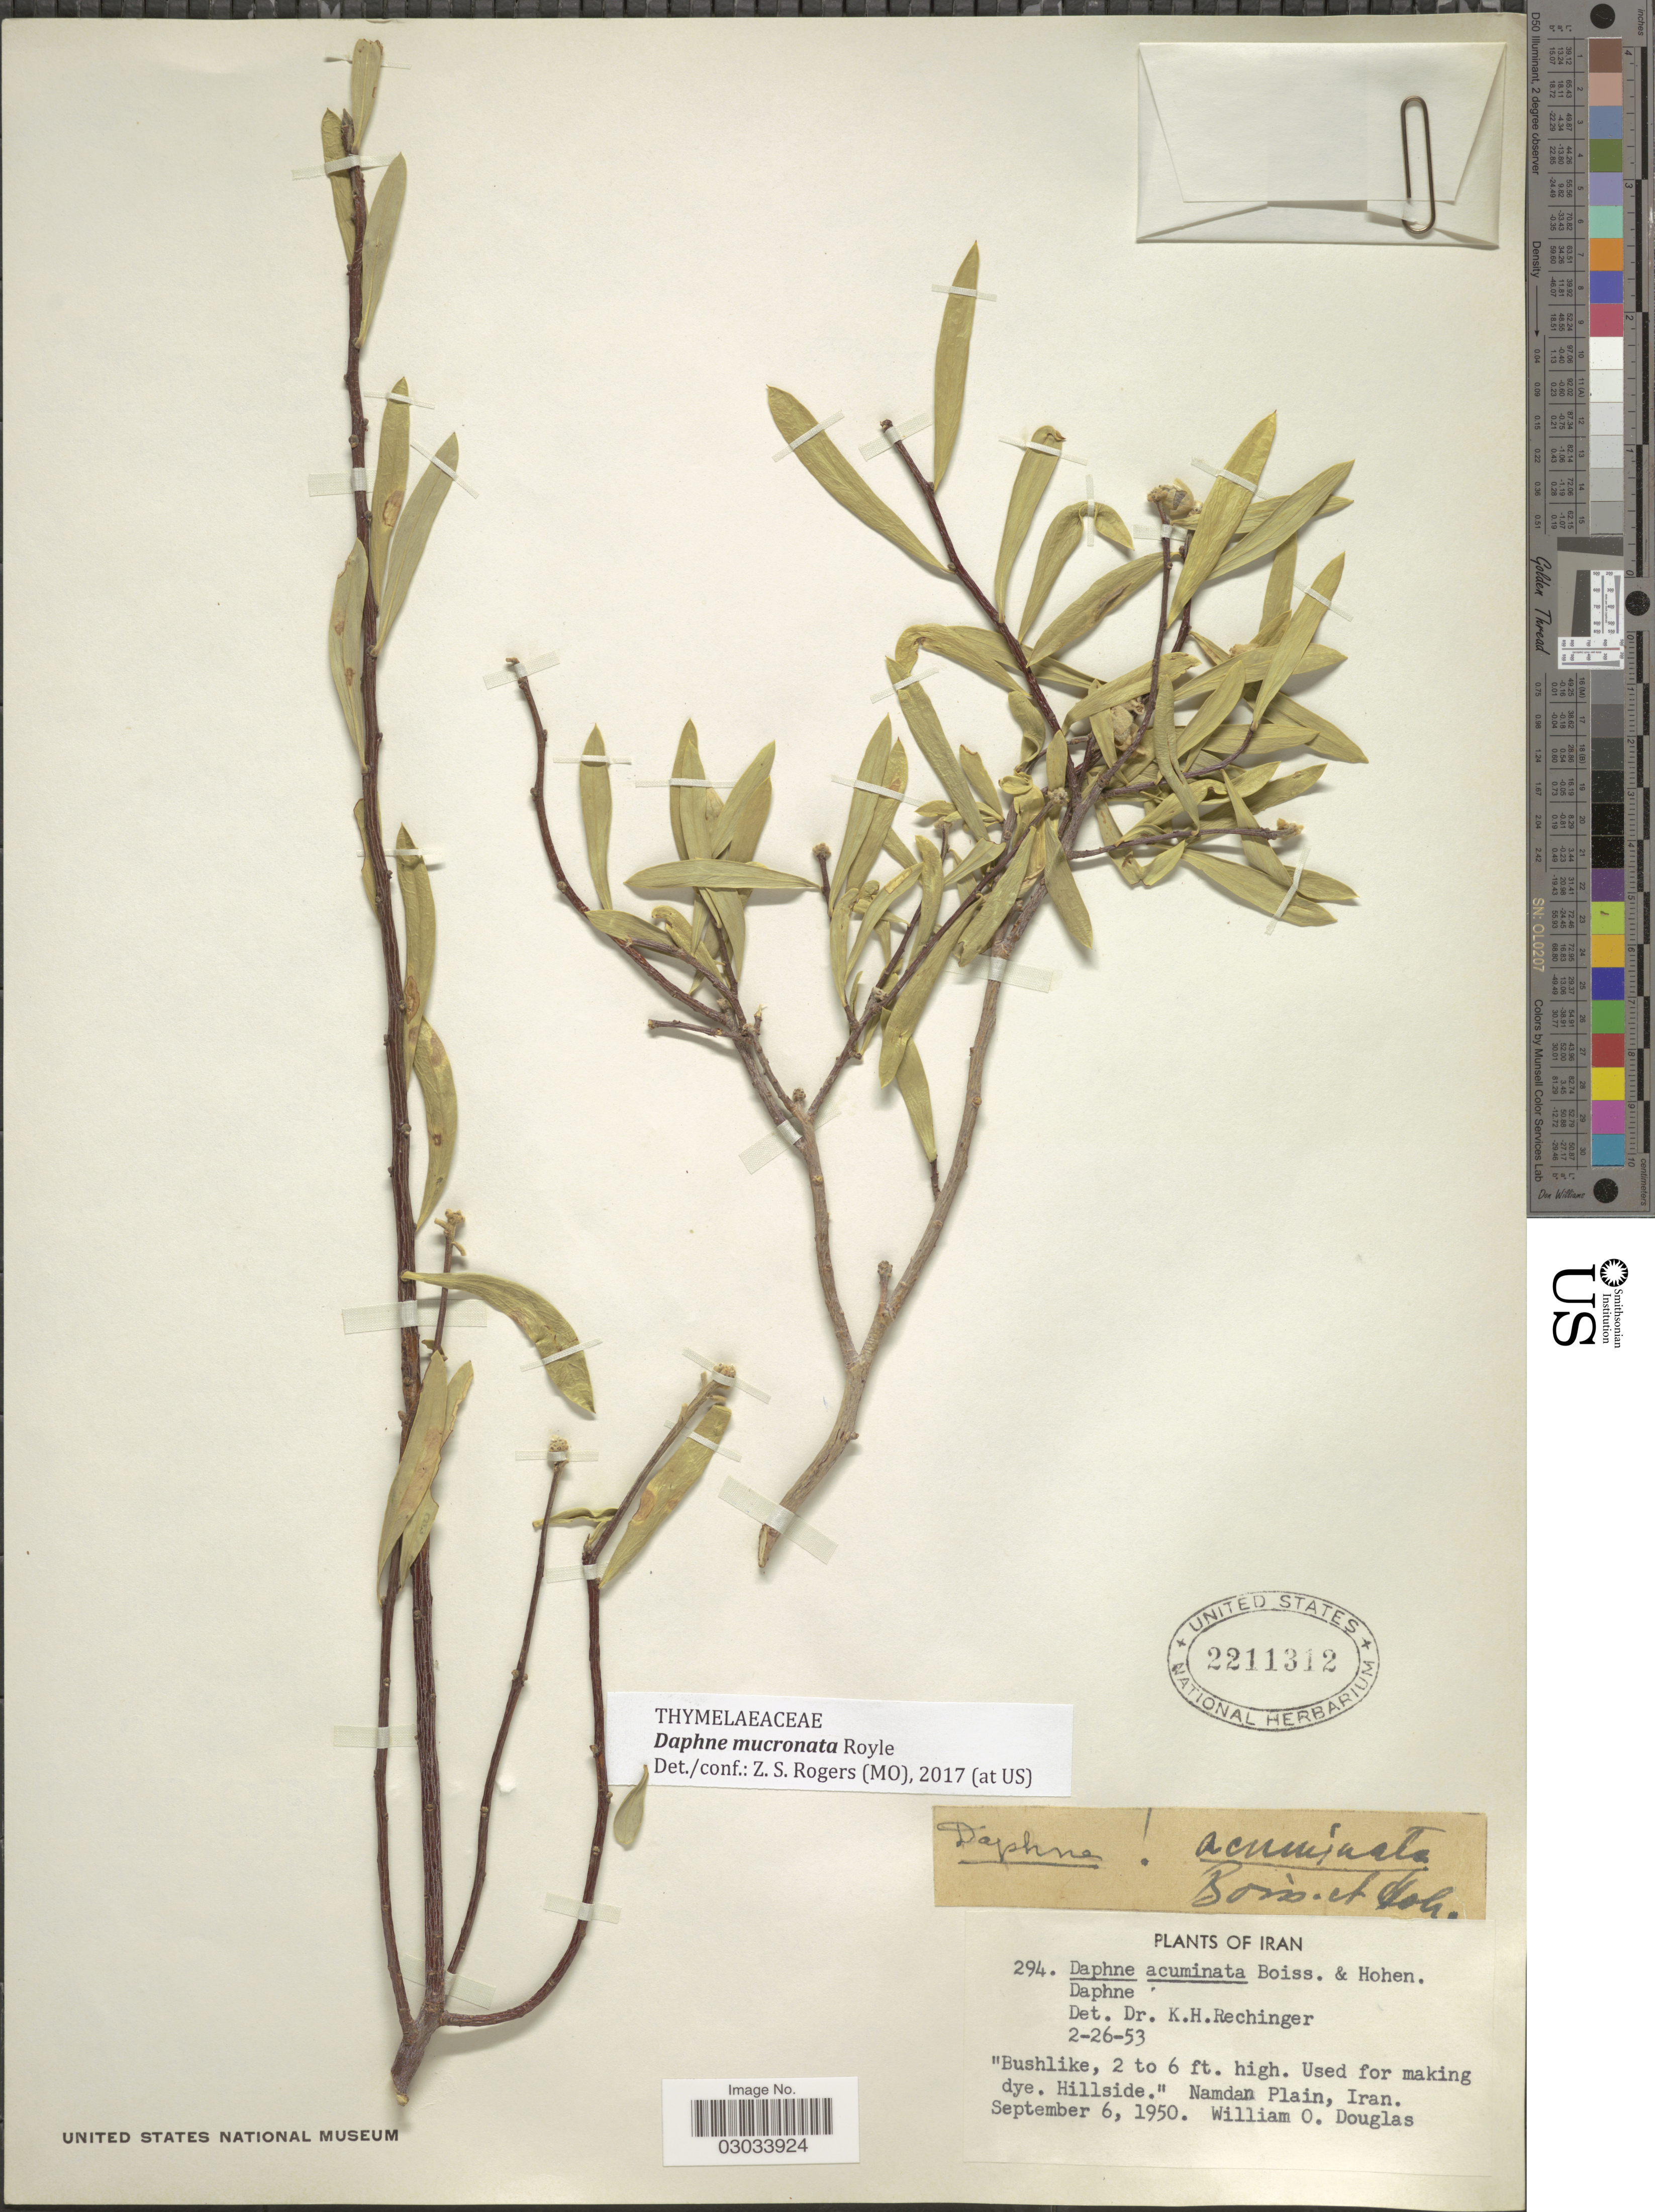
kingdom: Plantae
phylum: Tracheophyta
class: Magnoliopsida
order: Malvales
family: Thymelaeaceae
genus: Daphne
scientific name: Daphne mucronata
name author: Royle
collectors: W. Douglas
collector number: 294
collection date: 1950-09-06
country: Iran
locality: Namdan Plain.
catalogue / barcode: US 2211312